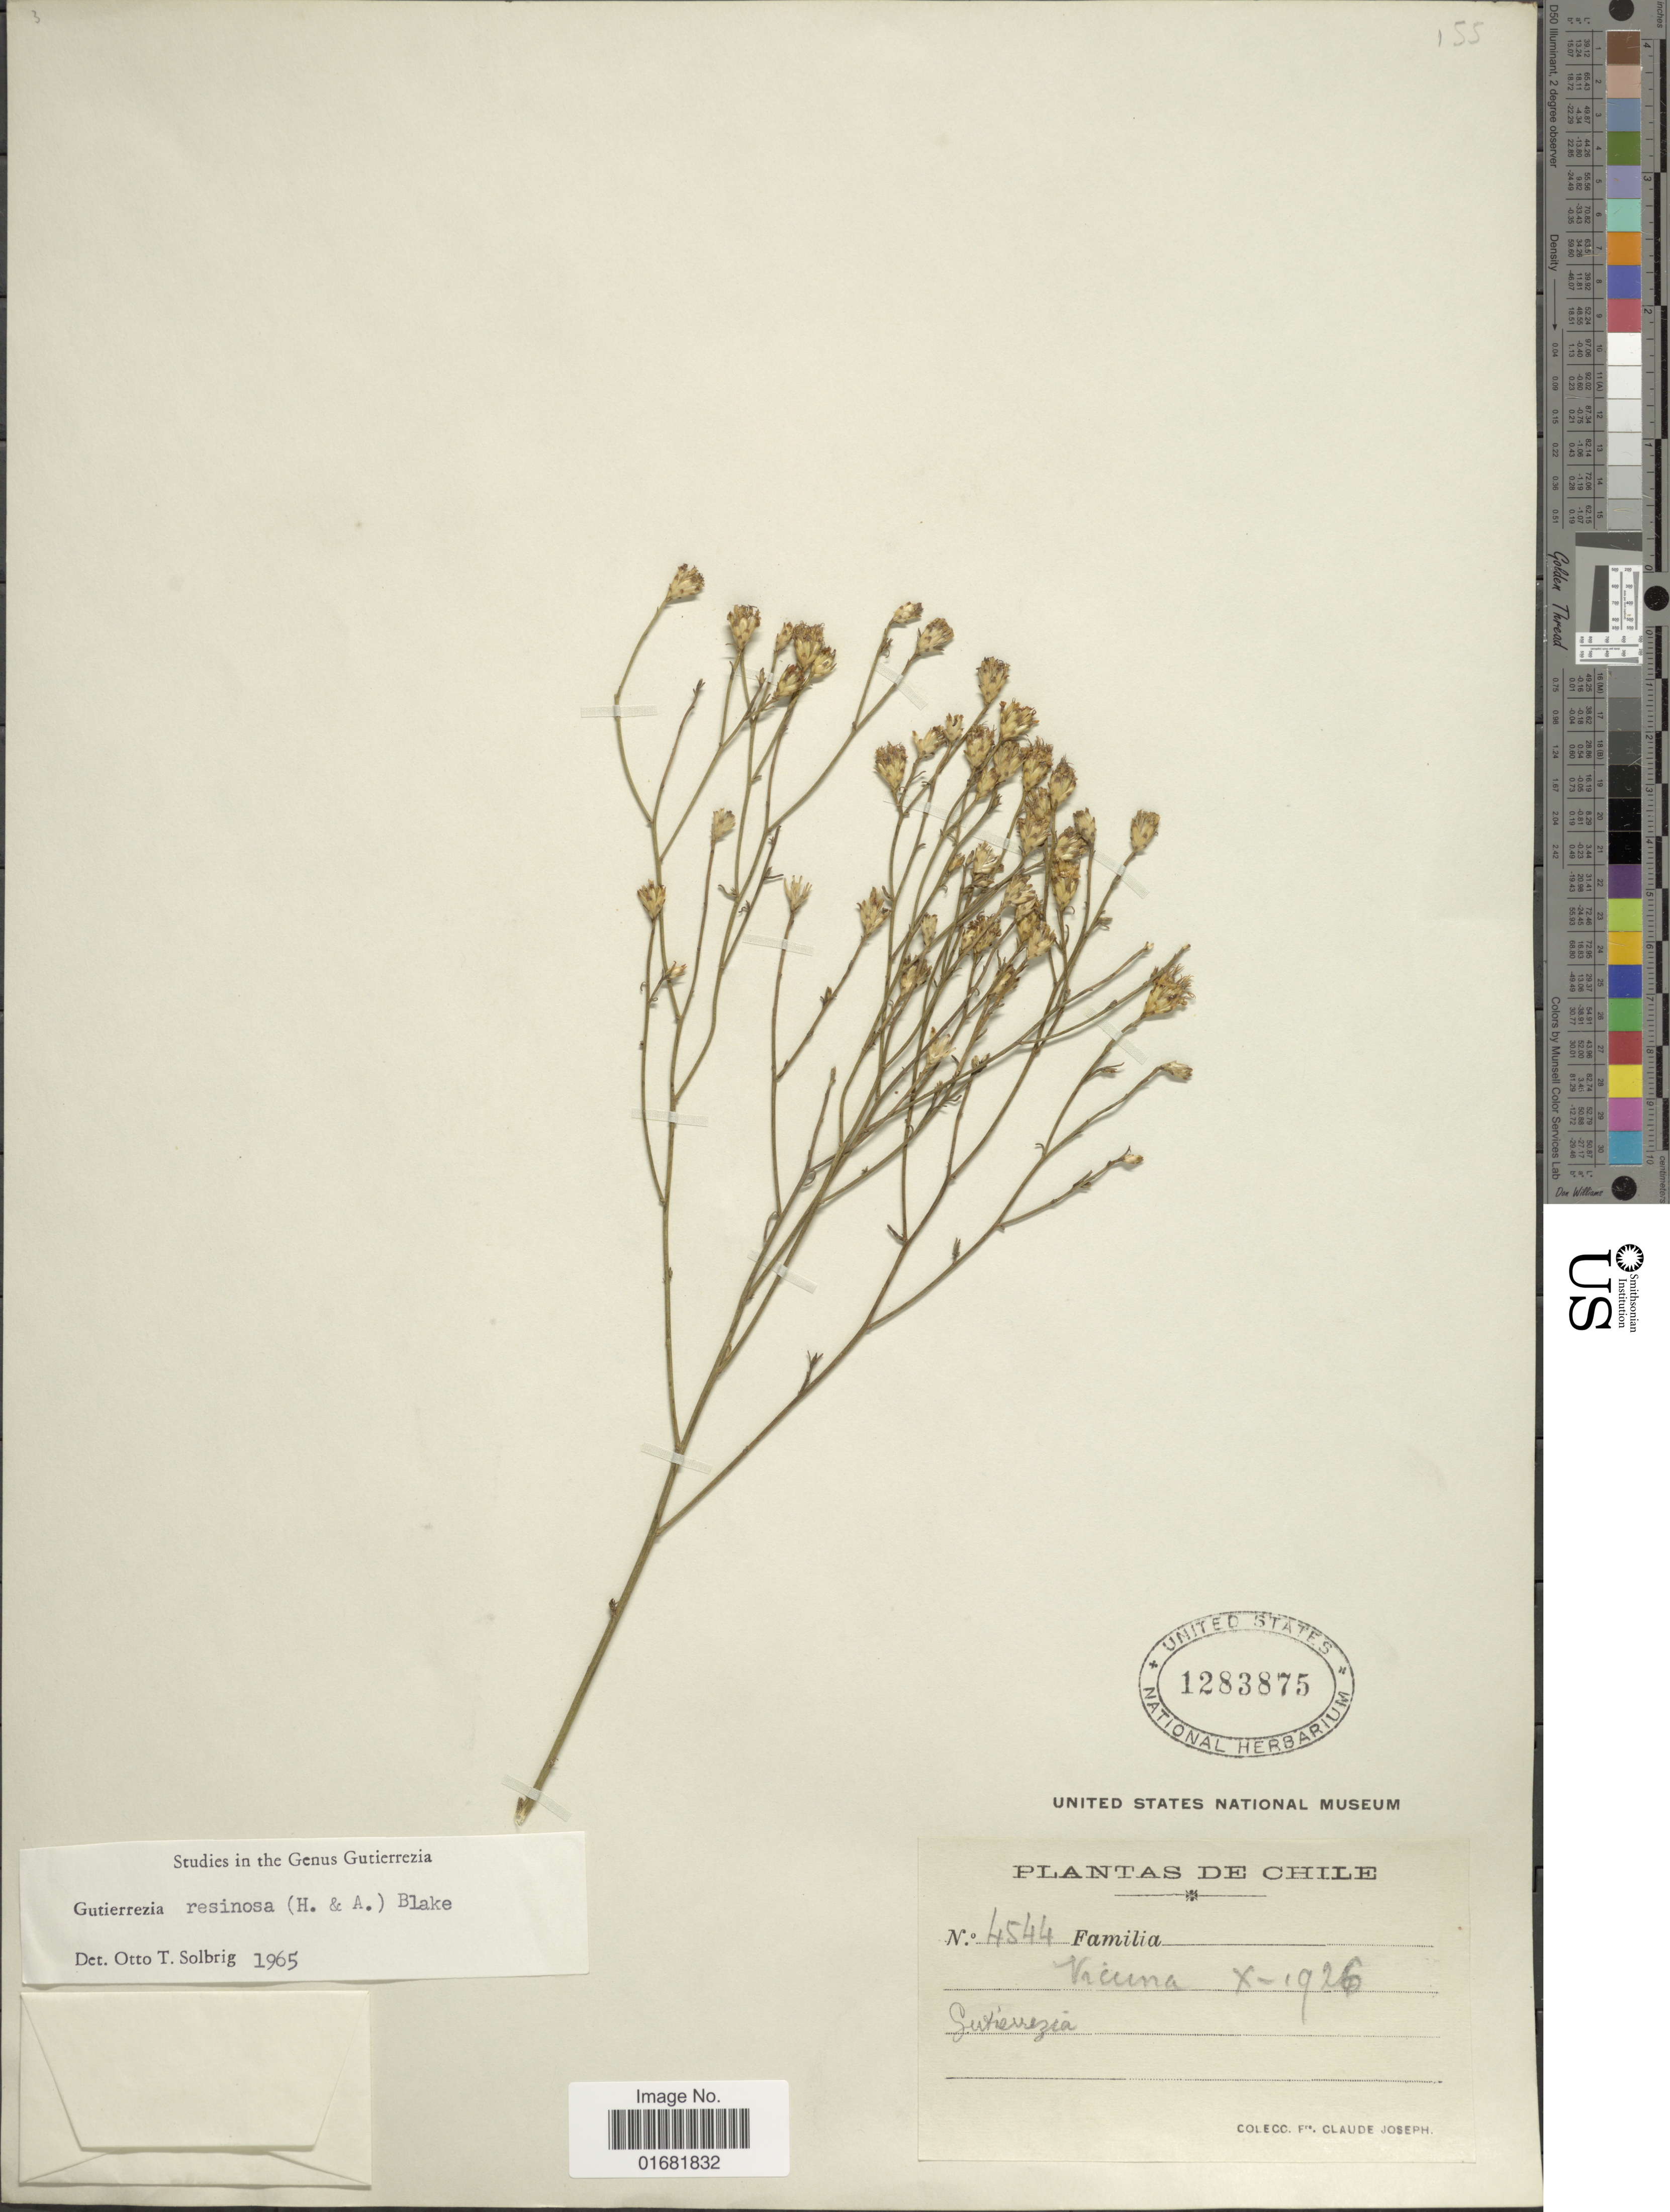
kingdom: Plantae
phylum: Tracheophyta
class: Magnoliopsida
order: Asterales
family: Asteraceae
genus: Gutierrezia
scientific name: Gutierrezia resinosa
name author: (Hook. & Arn.) S.F. Blake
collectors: Bro. Claude-Joseph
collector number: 4544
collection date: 1926-10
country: Chile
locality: Vicuna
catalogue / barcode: US 1283875